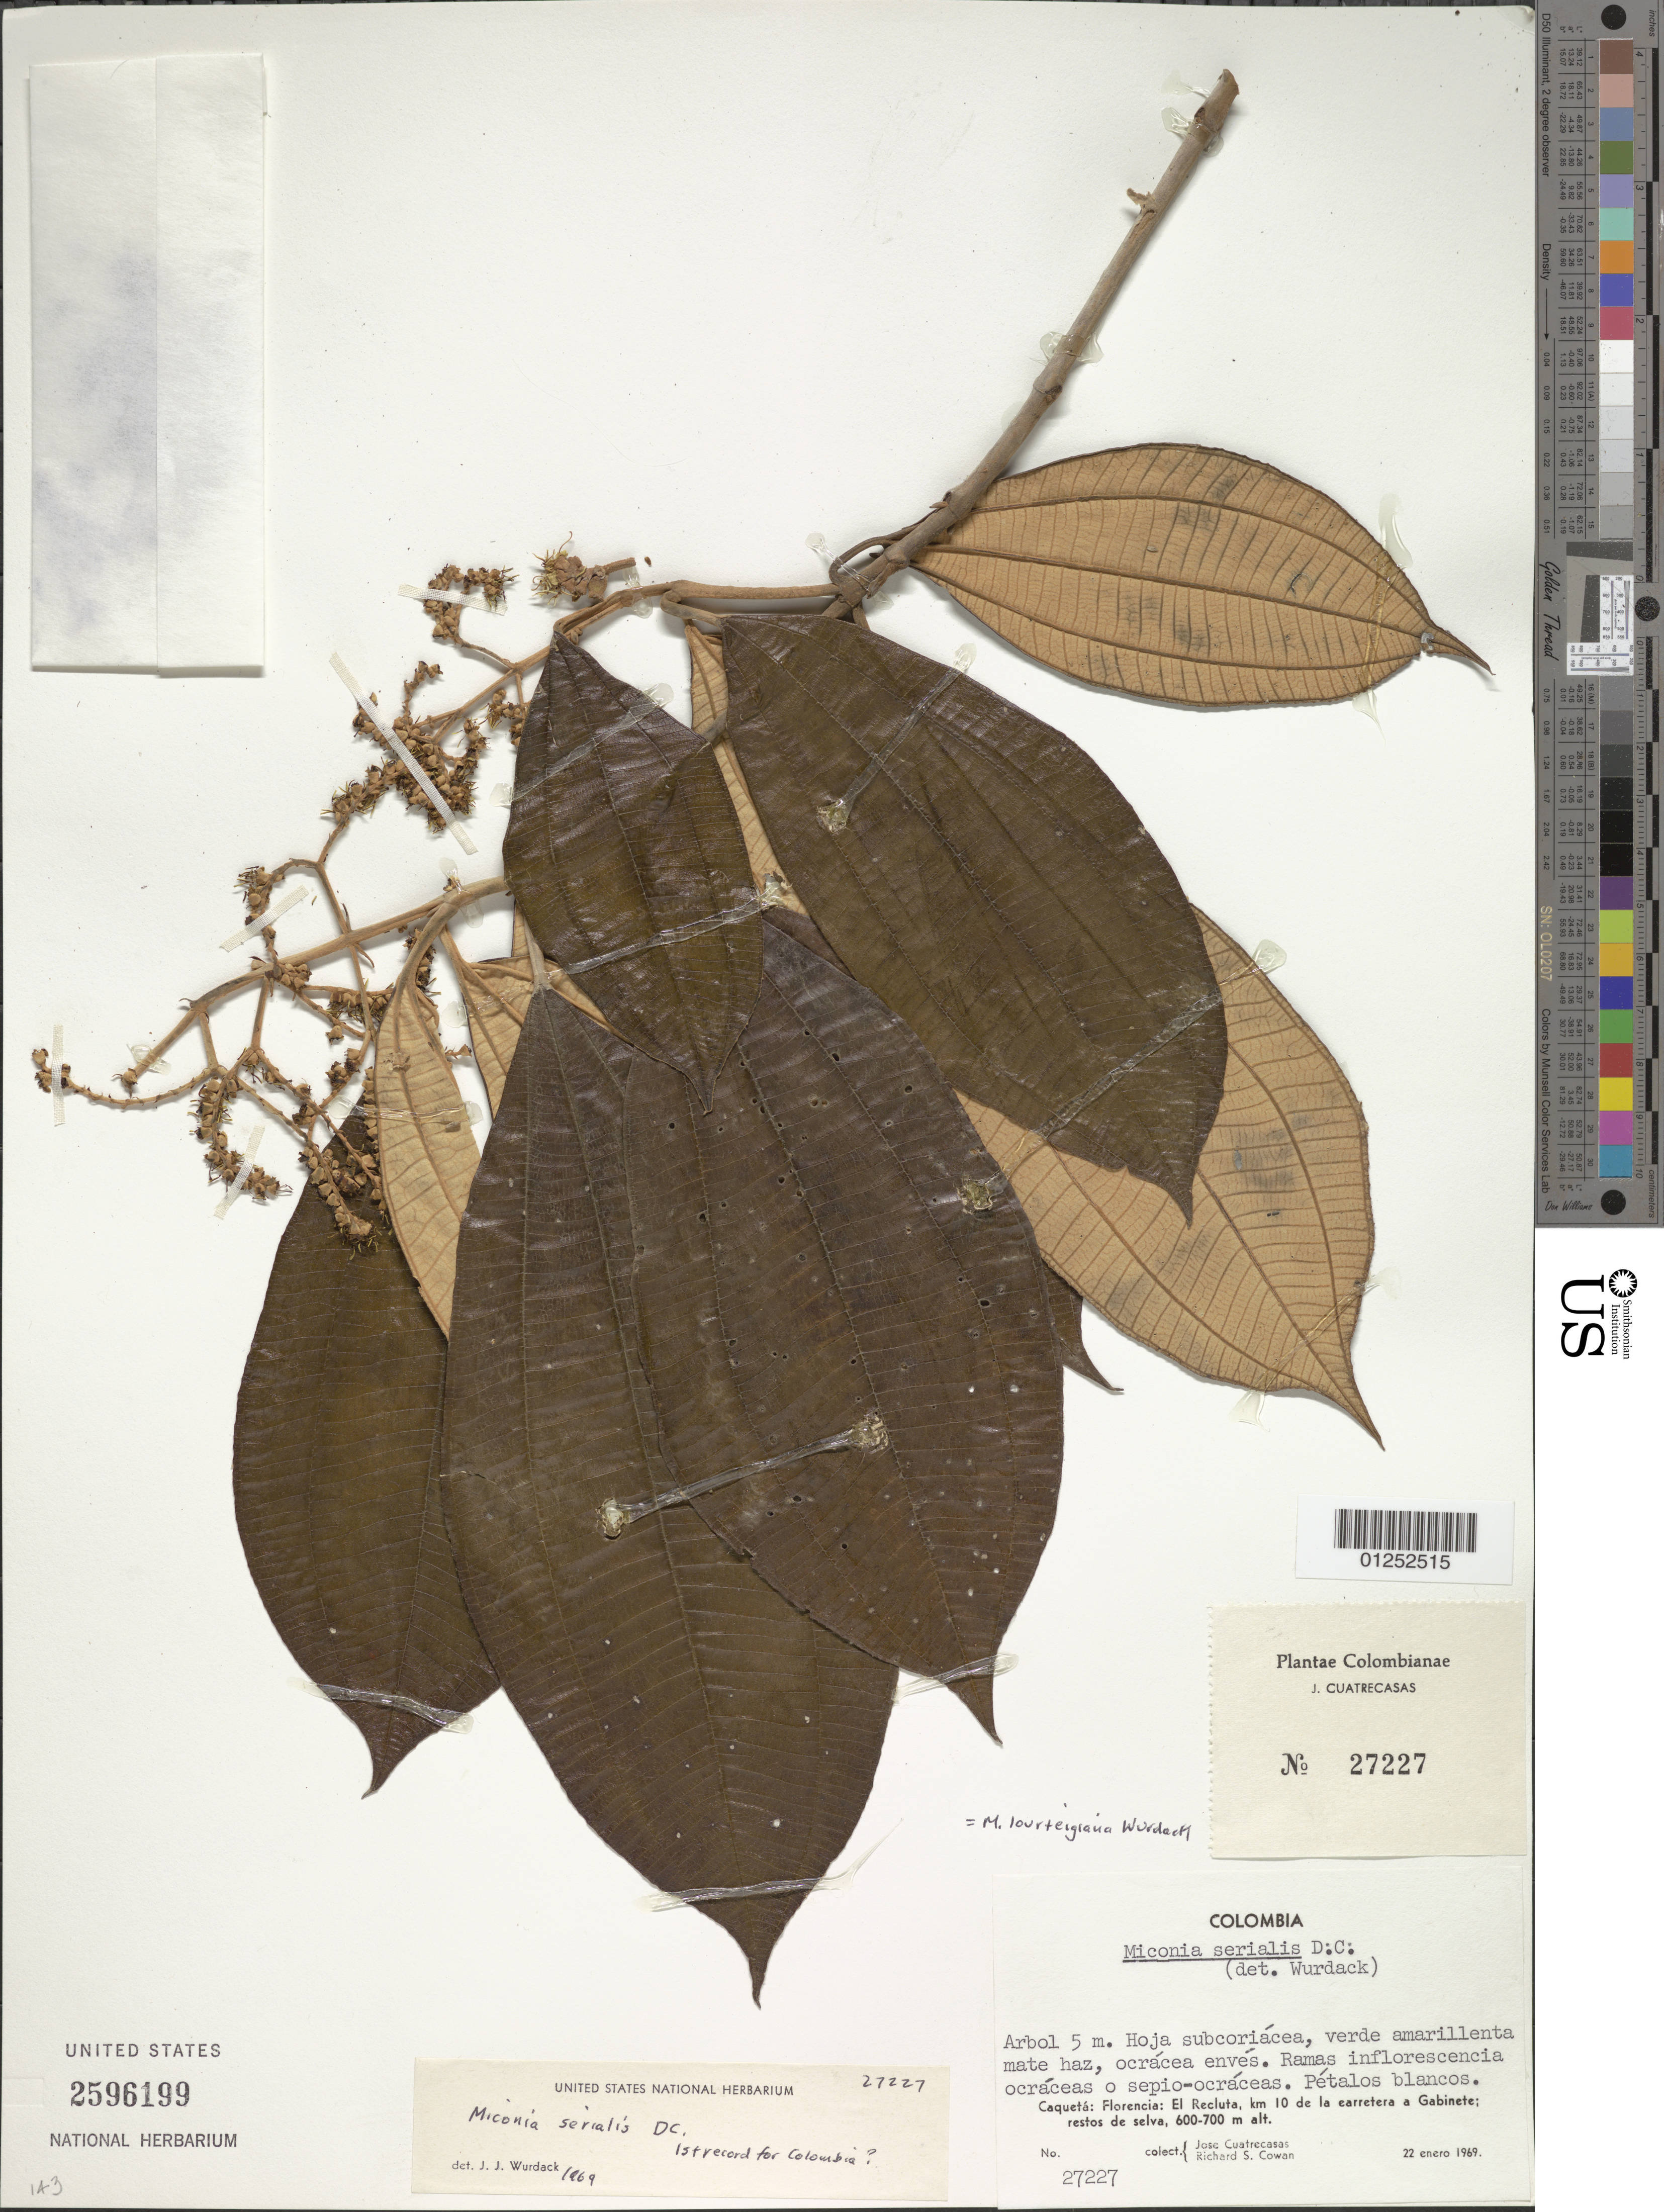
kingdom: Plantae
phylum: Tracheophyta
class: Magnoliopsida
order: Myrtales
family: Melastomataceae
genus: Miconia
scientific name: Miconia lourteigiana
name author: Wurdack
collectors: J. Cuatrecasas & R. S. Cowan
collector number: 27227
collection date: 1969-01-22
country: Colombia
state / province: Caqueta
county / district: Florencia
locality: El Recluta, km 10 de la earretera a Gabinete; restos de selva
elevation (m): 600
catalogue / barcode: US 2596199